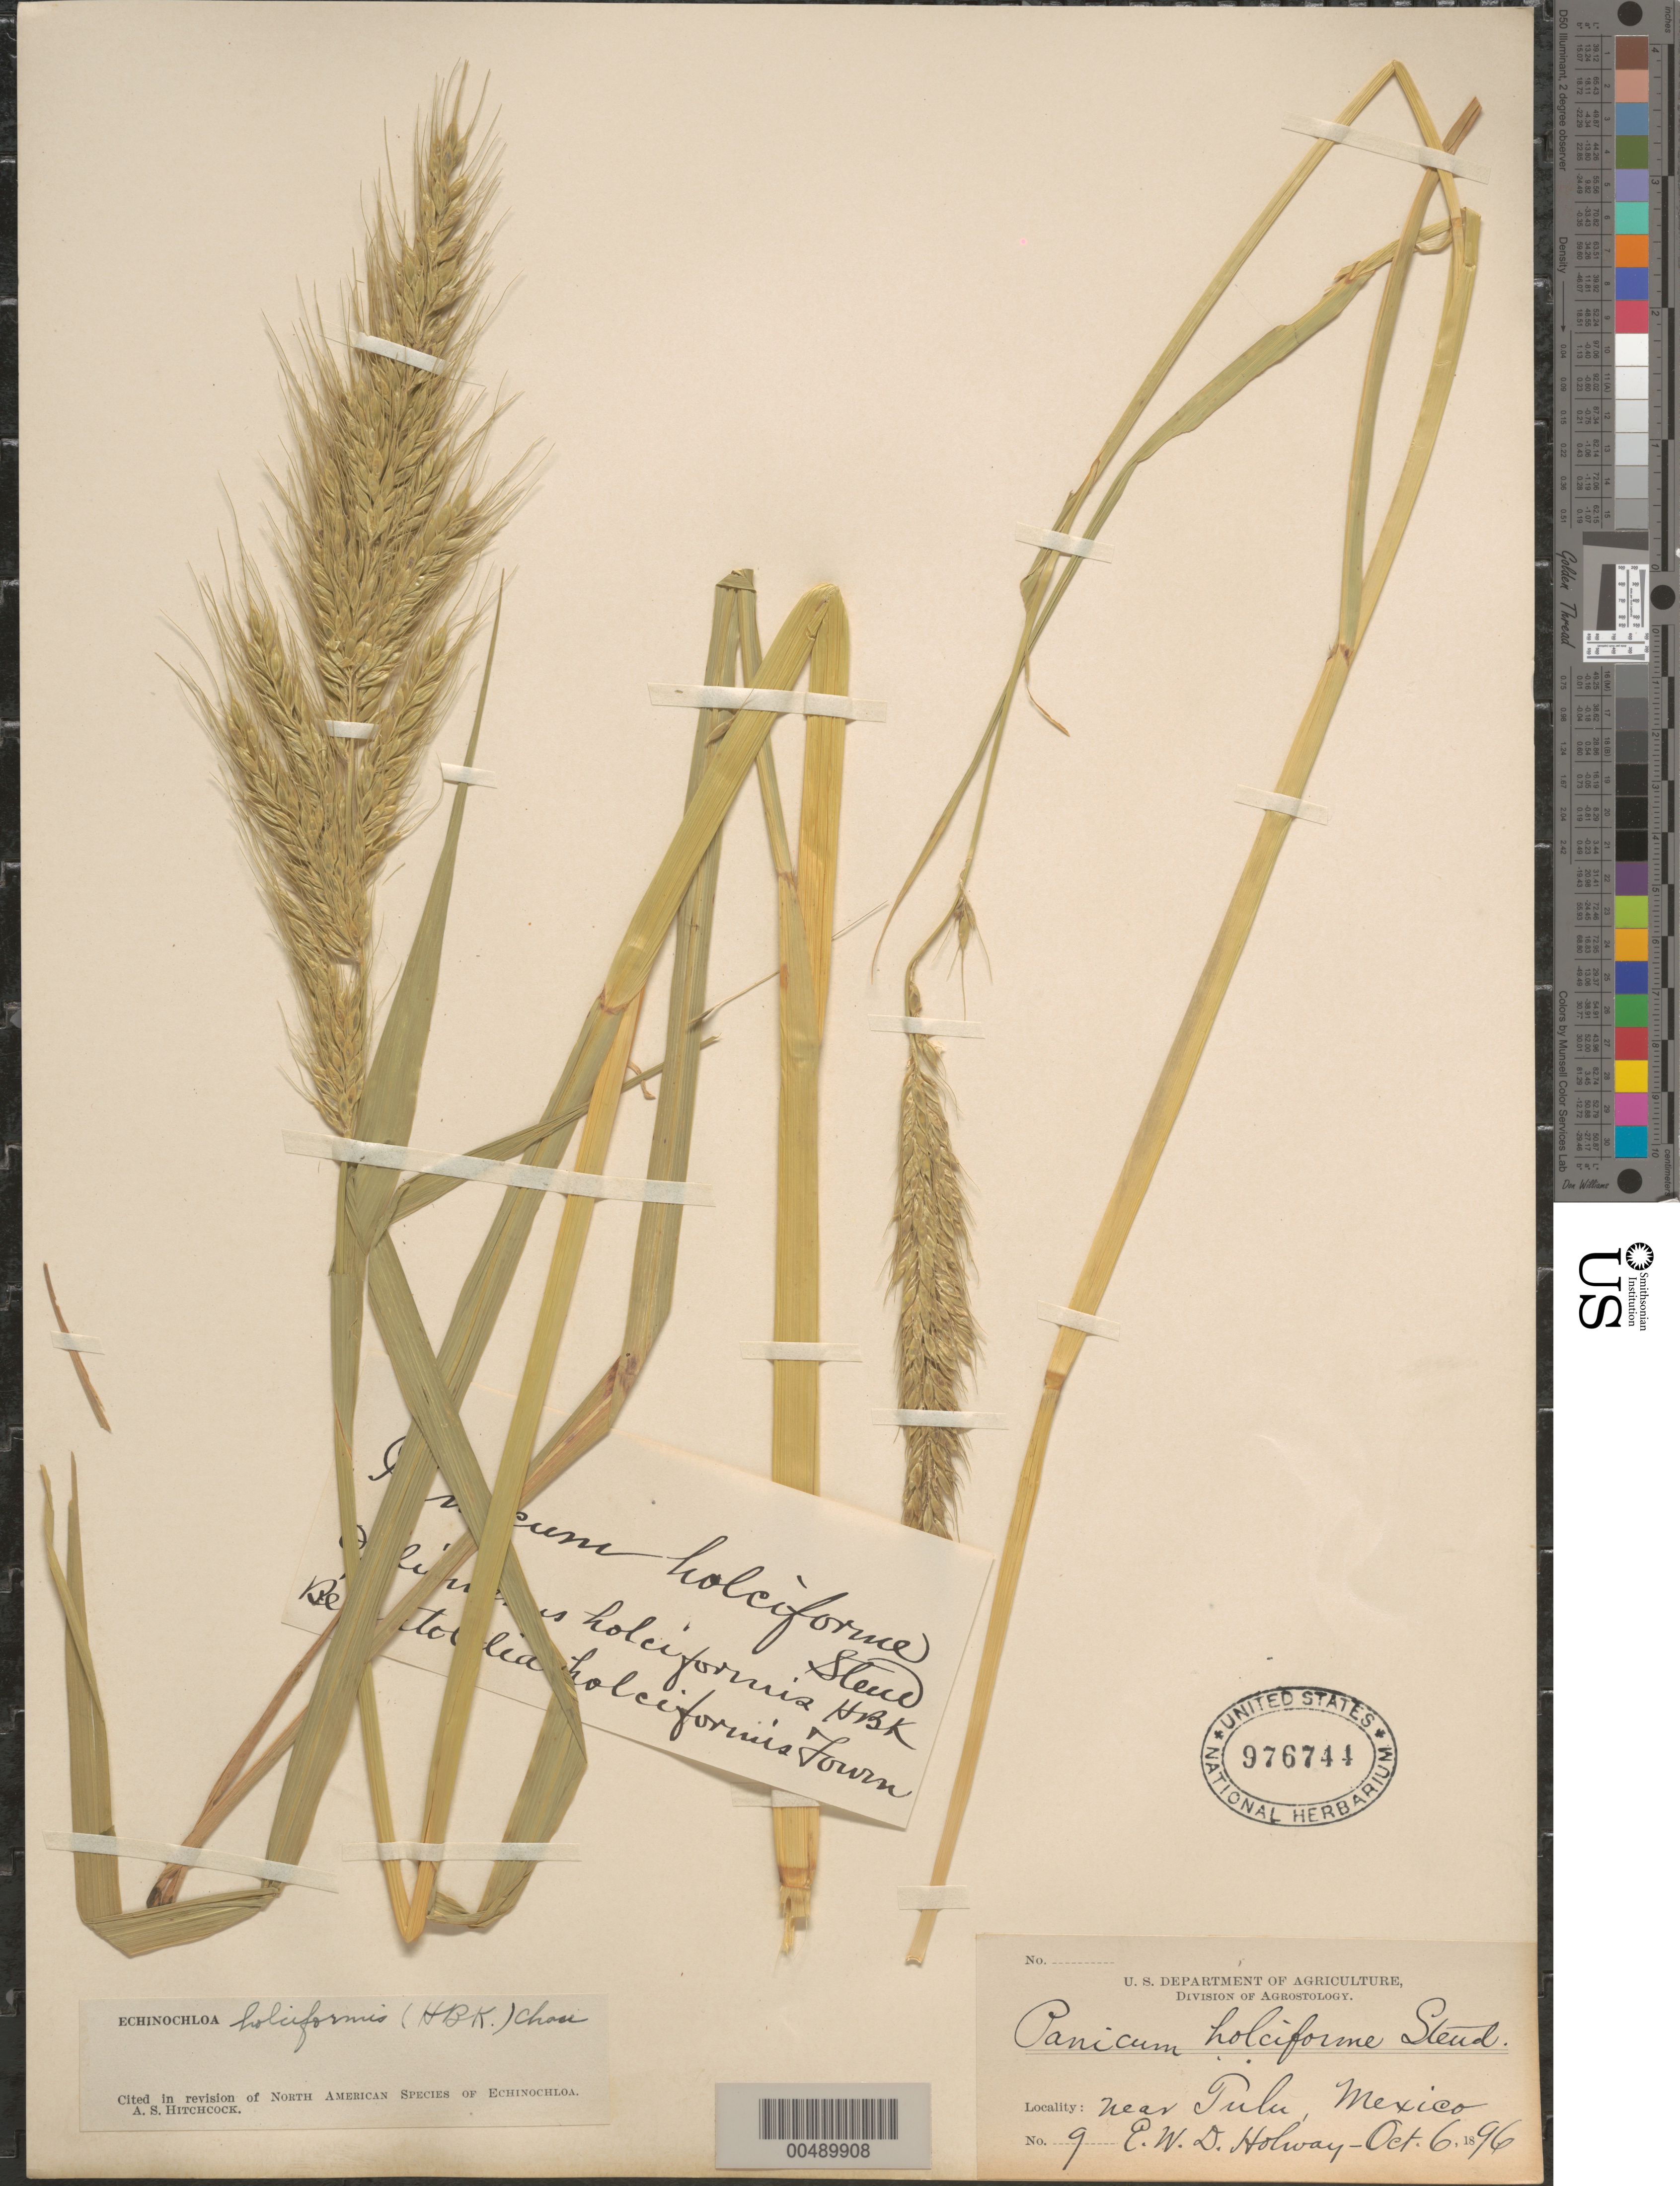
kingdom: Plantae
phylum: Tracheophyta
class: Liliopsida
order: Poales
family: Poaceae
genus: Echinochloa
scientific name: Echinochloa holciformis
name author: (Kunth) Chase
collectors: E. W. D. Holway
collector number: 9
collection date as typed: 6 Oct 1896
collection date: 1896-10-06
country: Mexico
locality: Near Tula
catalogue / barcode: US 976744